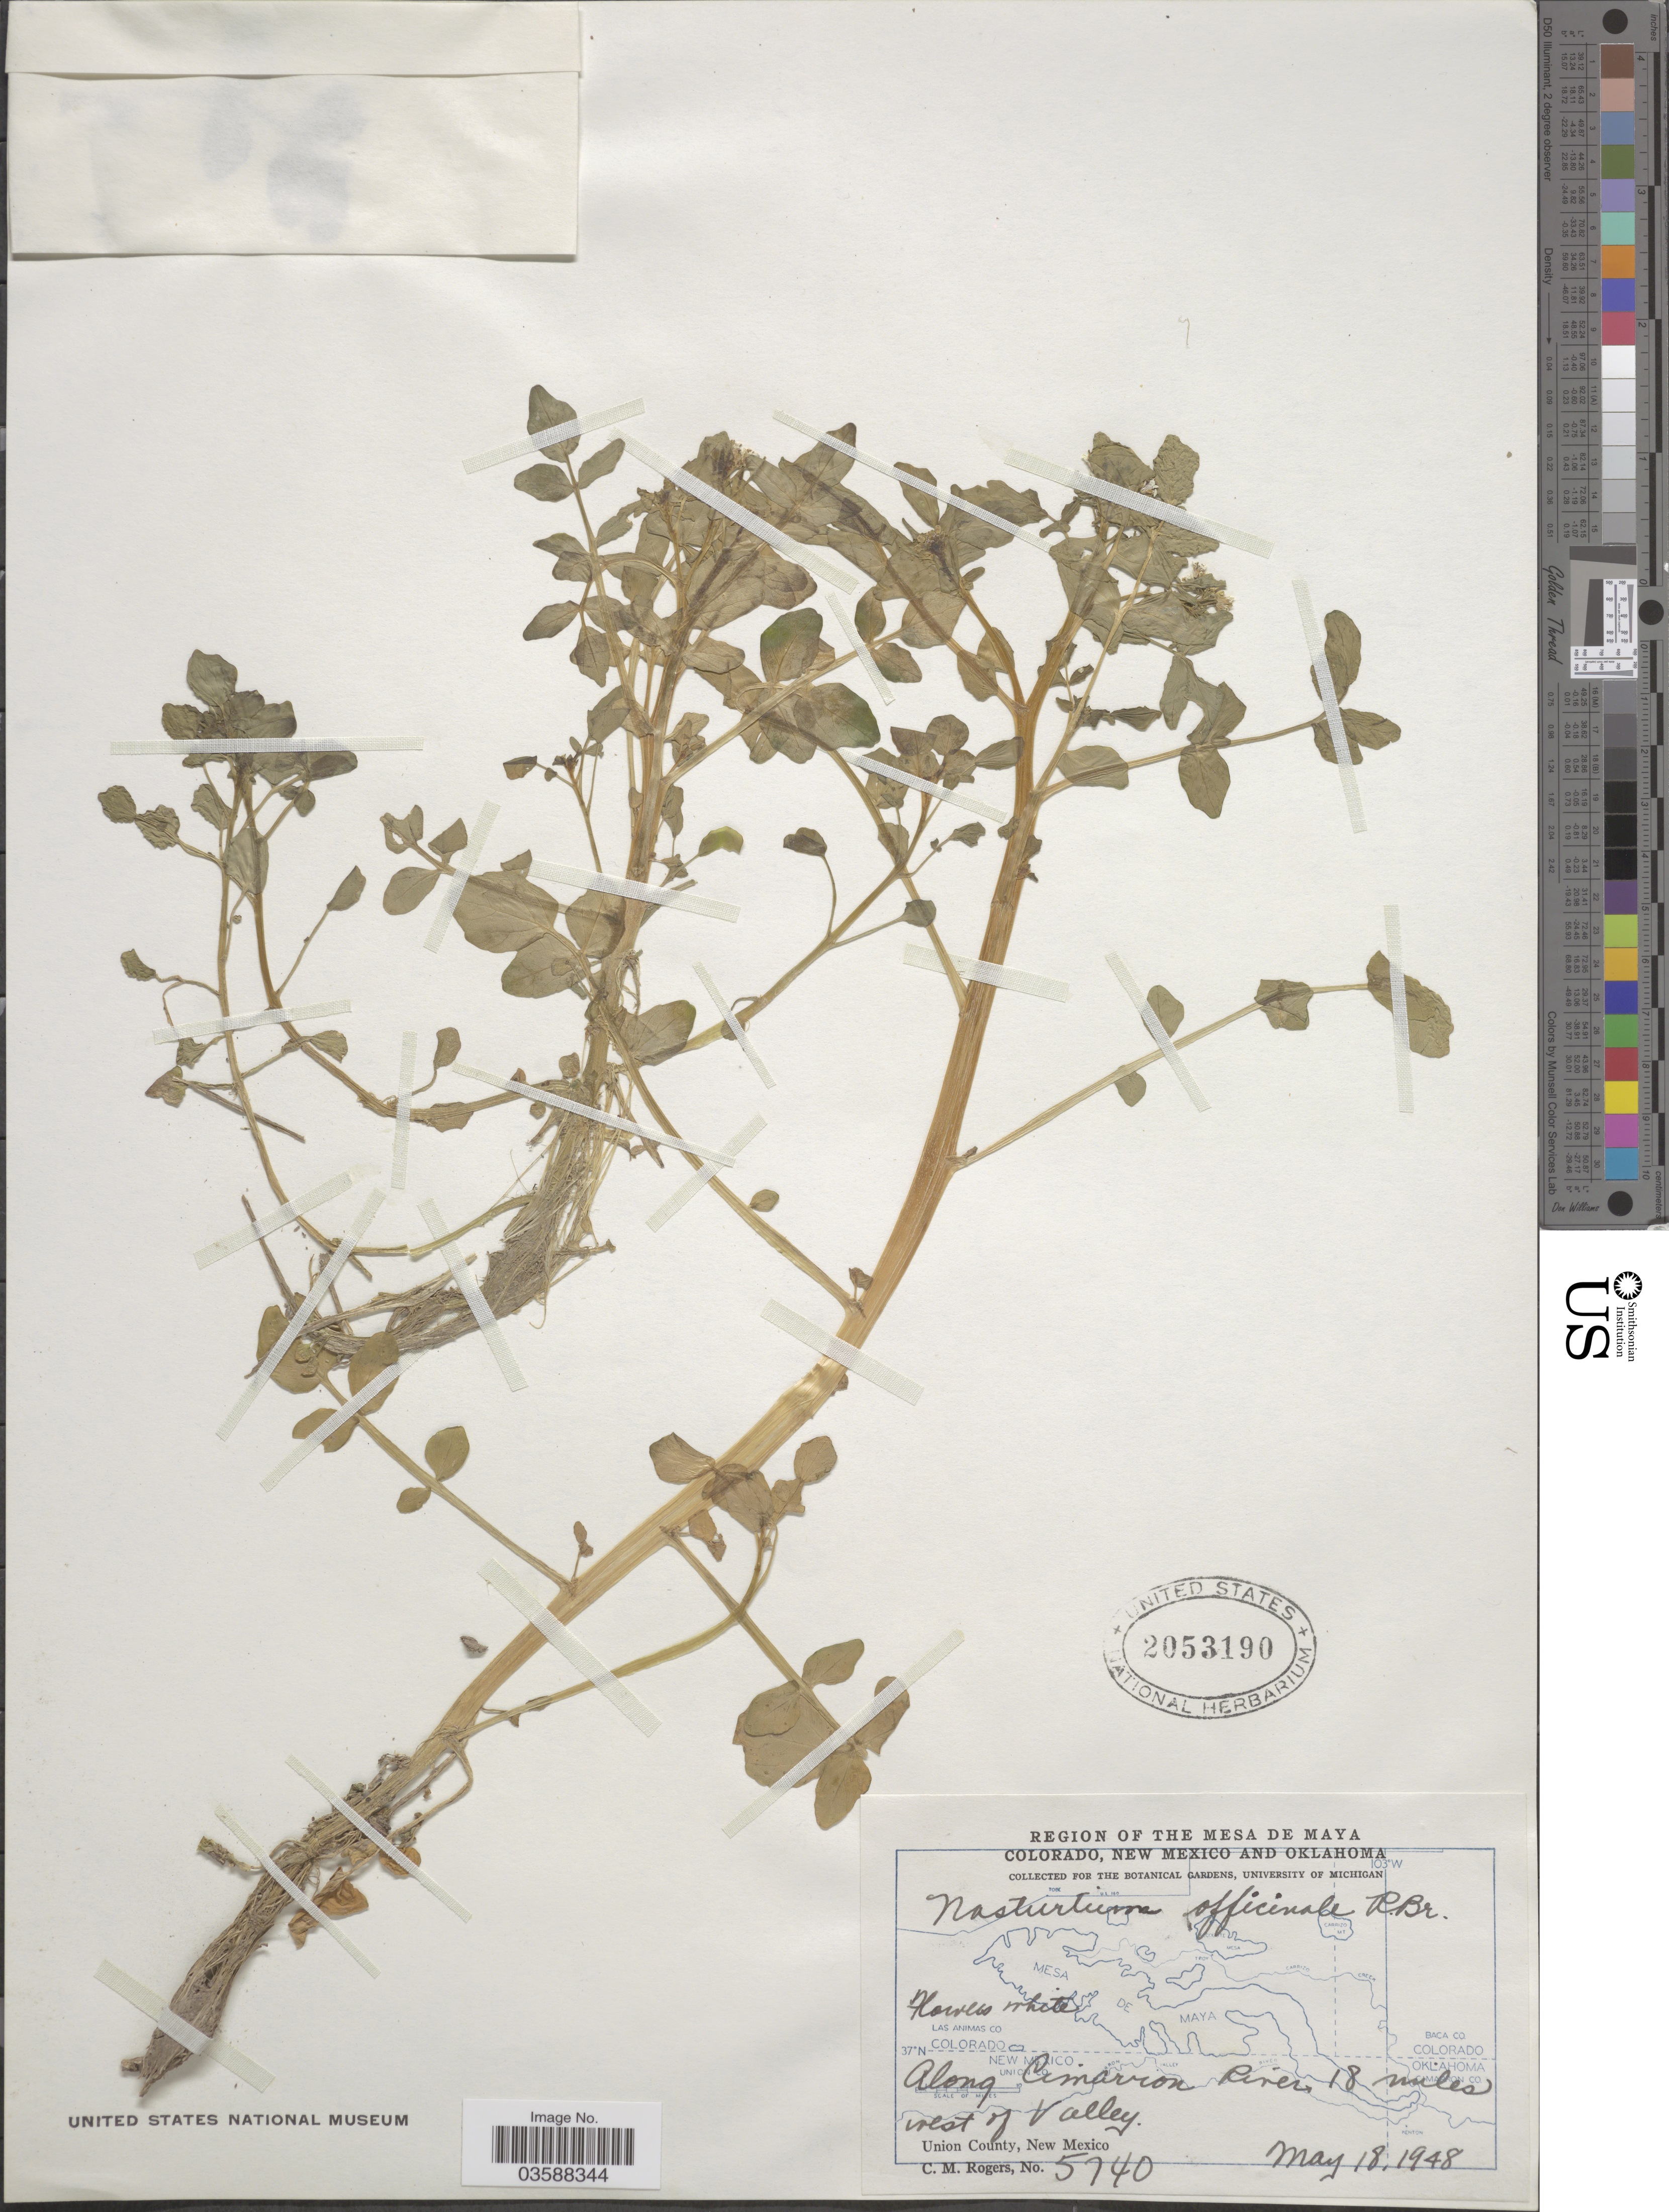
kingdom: Plantae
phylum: Tracheophyta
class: Magnoliopsida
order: Brassicales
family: Brassicaceae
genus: Nasturtium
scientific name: Nasturtium officinale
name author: R. Br.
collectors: C. M. Rogers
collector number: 5740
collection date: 1948-05-18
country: United States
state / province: New Mexico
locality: Region of the Mesa de Maya. Along Cimarron River, 18 miles west of Valley. Union County.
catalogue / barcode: US 2053190